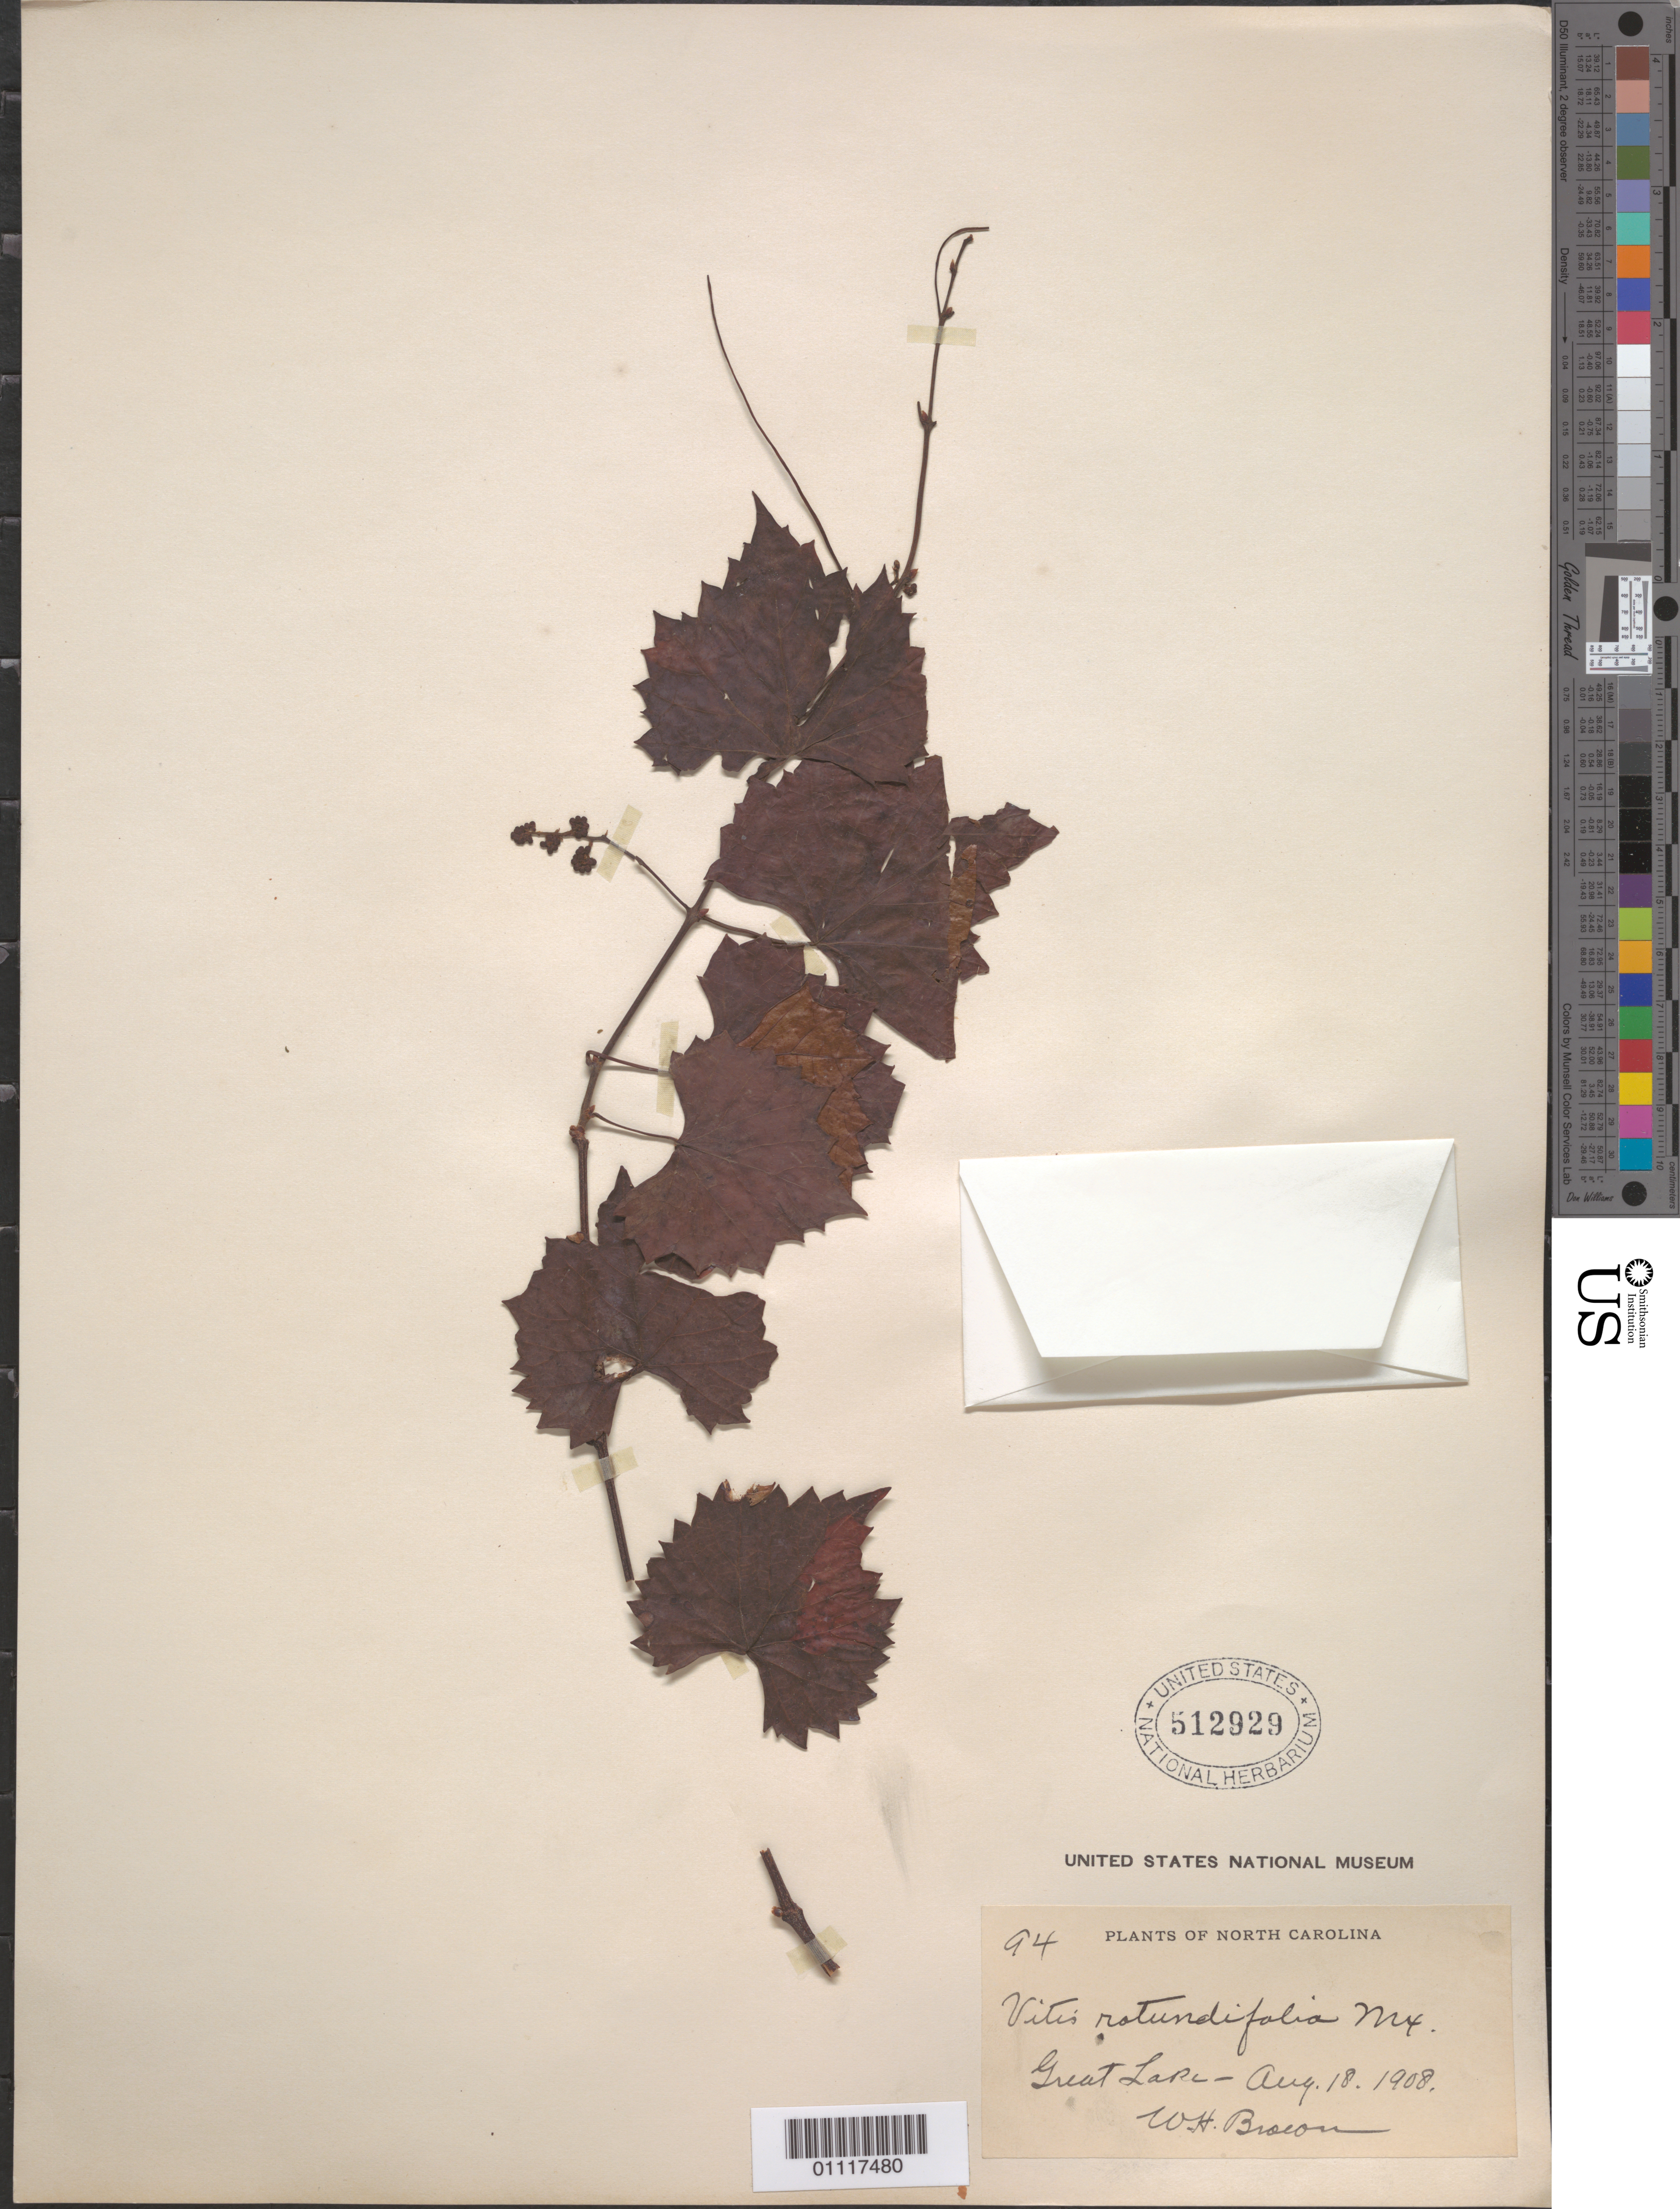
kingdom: Plantae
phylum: Tracheophyta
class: Magnoliopsida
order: Vitales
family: Vitaceae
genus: Vitis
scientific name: Vitis rotundifolia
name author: Michx.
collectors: W. H. Brown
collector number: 94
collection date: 1908-08-18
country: United States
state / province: North Carolina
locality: Great Lake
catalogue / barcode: US 512929